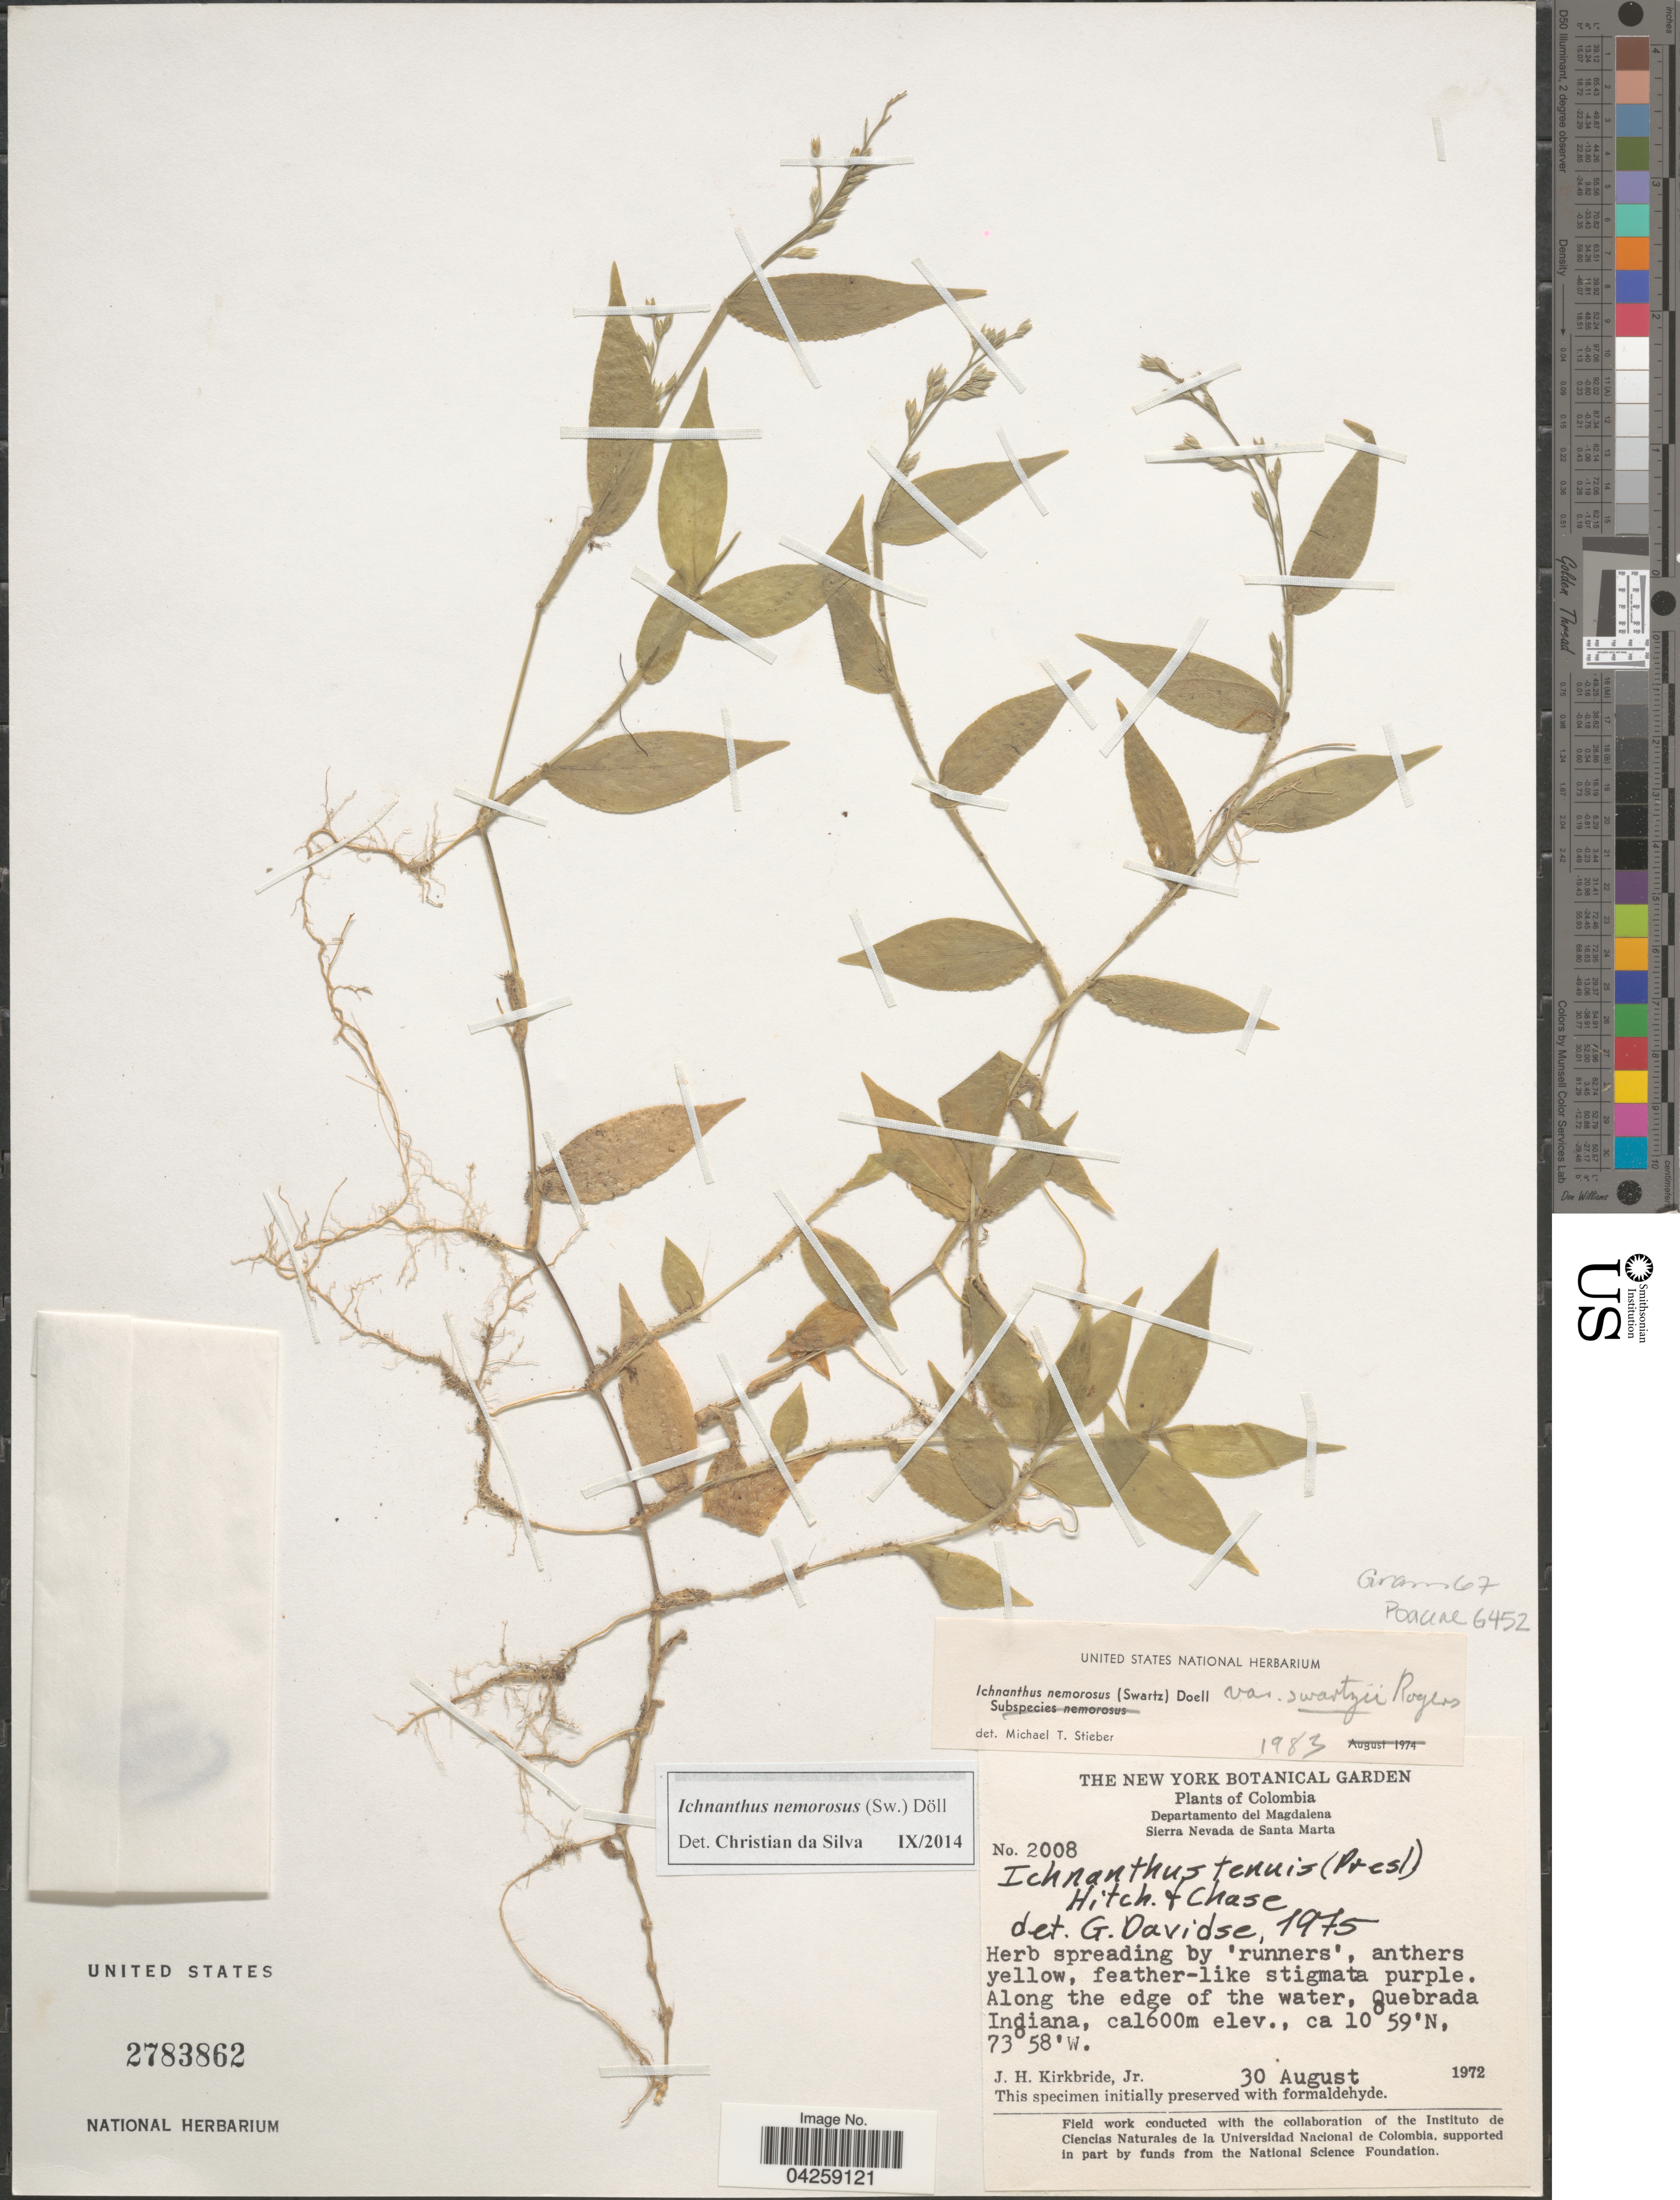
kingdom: Plantae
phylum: Tracheophyta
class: Liliopsida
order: Poales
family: Poaceae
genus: Ichnanthus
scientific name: Ichnanthus nemorosus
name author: (Sw.) Döll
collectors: J. H. Kirkbride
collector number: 2008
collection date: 1972-08-30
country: Colombia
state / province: Magdalena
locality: Departamento del Magdalena. Sierra Nevada de Santa Marta. Along the edge of the water, Quebrada Indiana.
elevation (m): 1600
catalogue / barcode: US 2783862